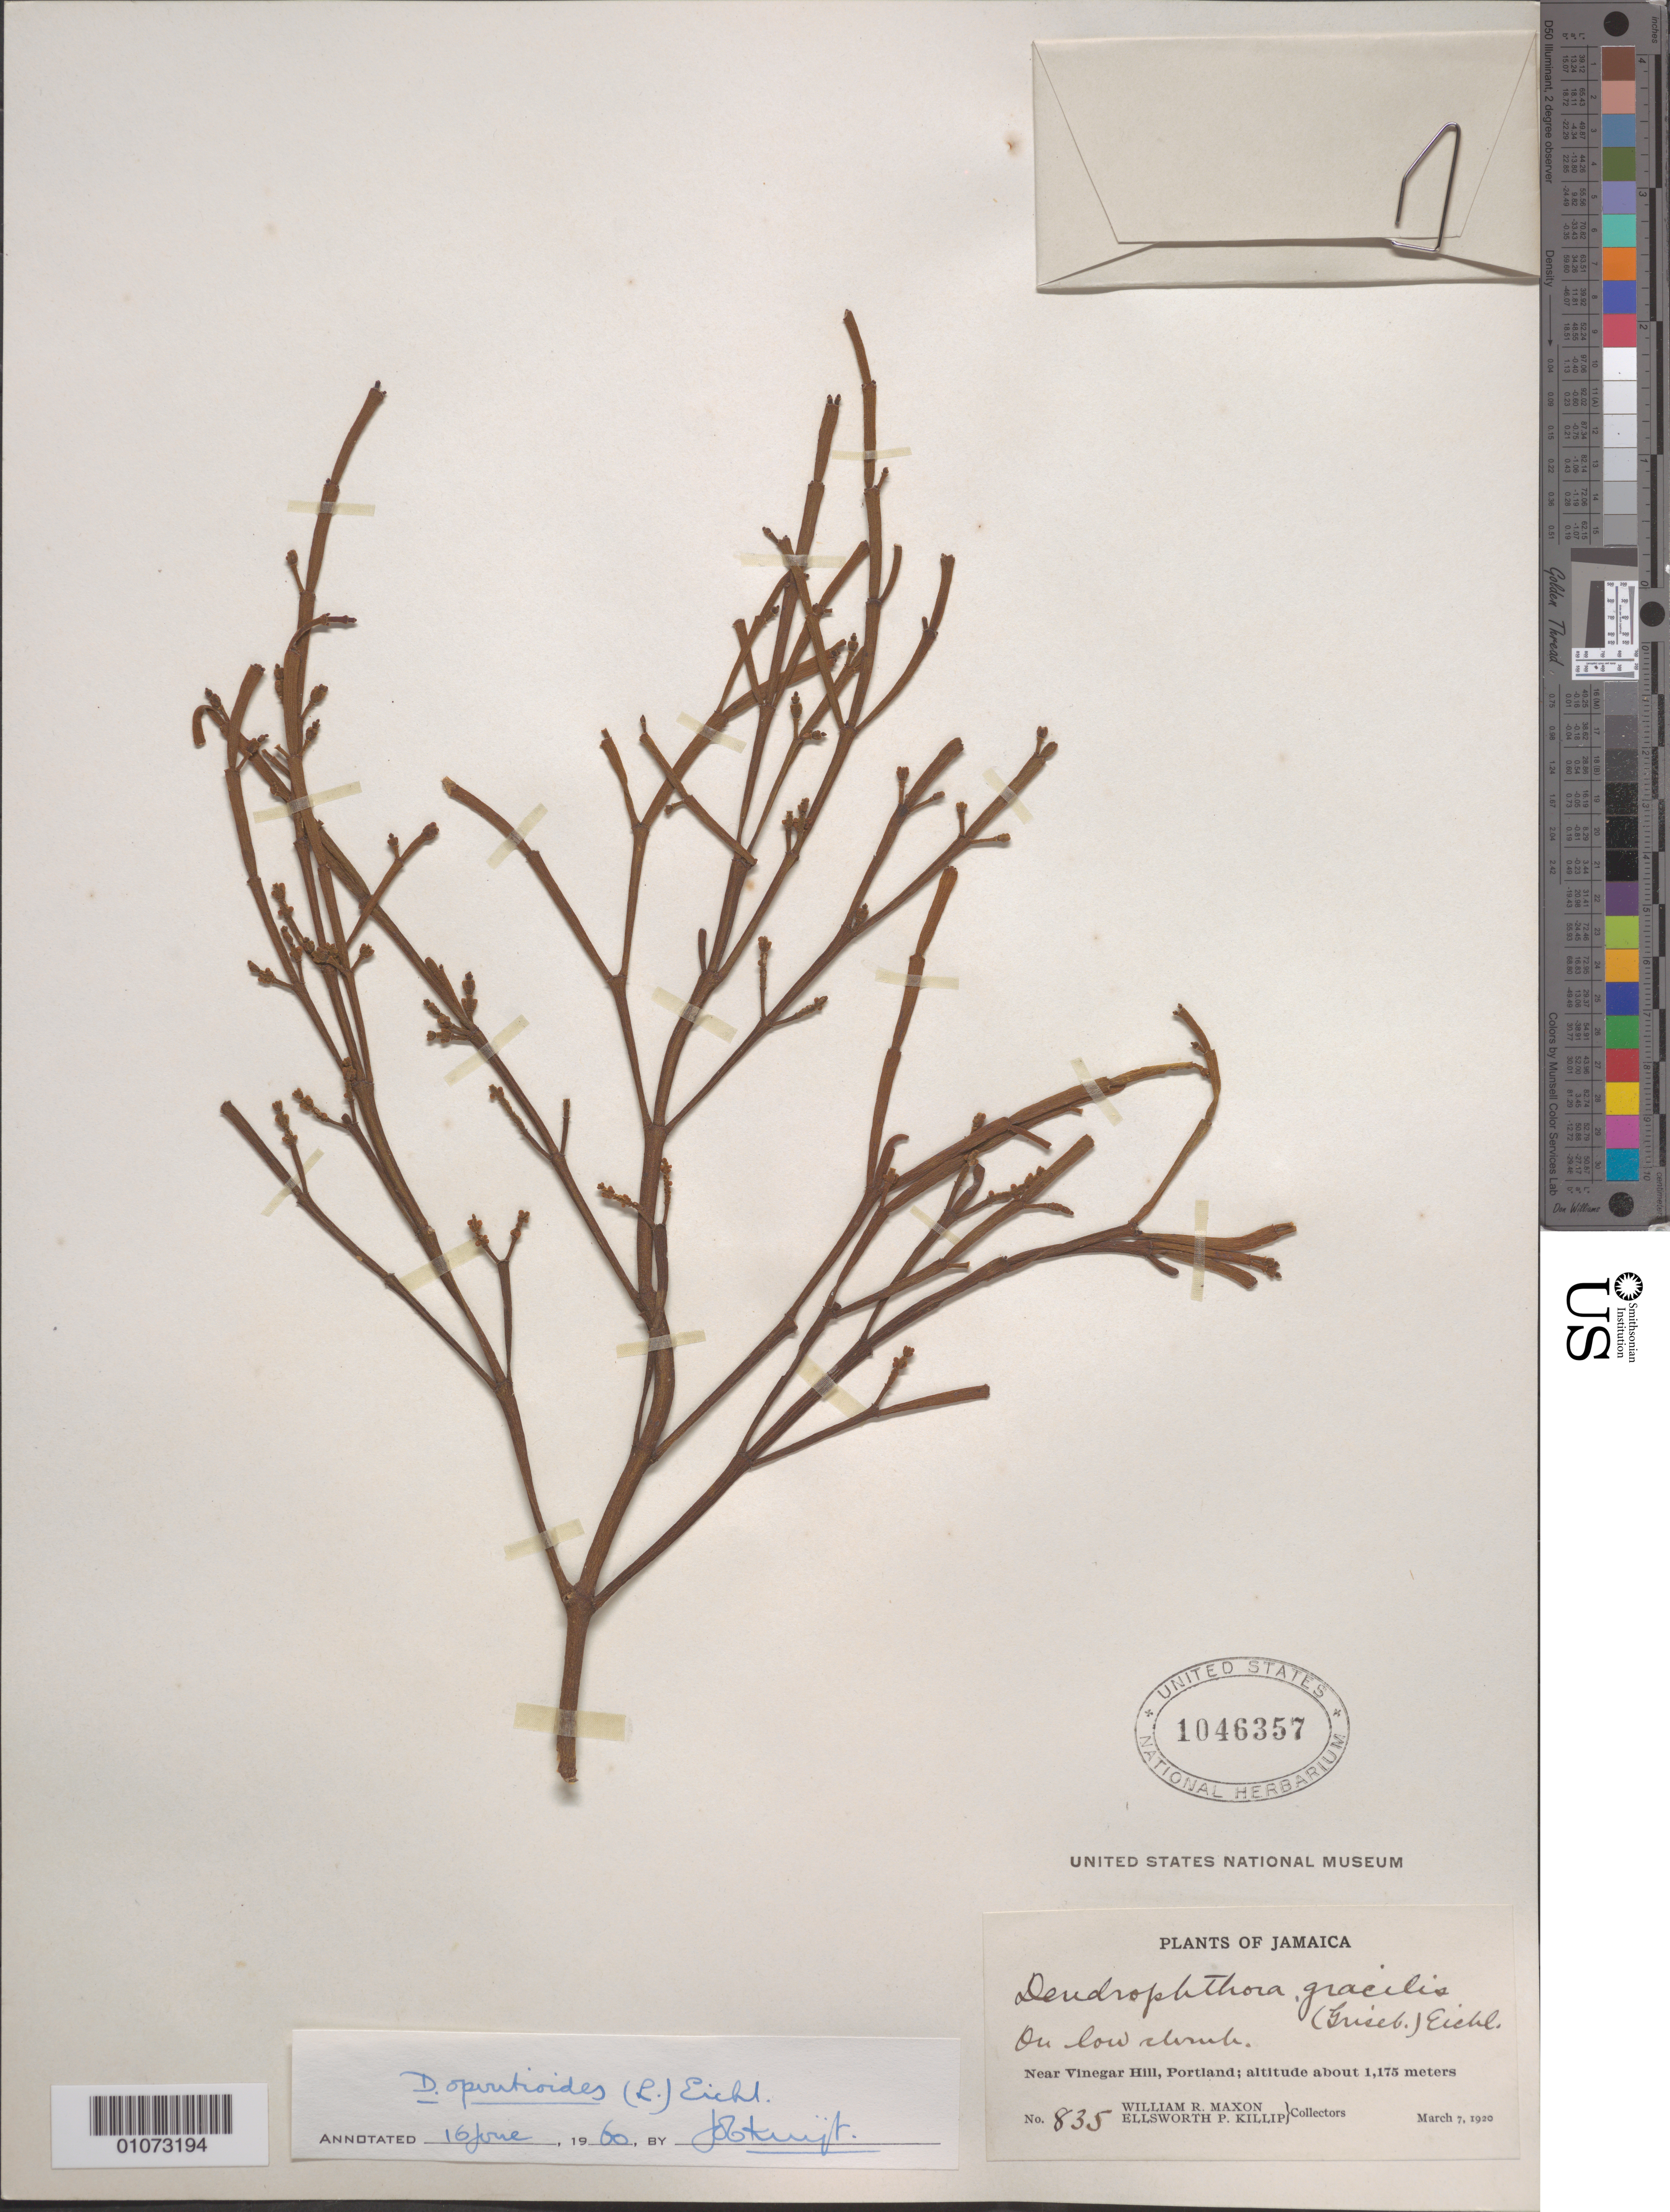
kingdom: Plantae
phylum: Tracheophyta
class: Magnoliopsida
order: Santalales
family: Viscaceae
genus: Dendrophthora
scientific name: Dendrophthora opuntioides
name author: (L.) Eichler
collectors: W. R. Maxon & P. Ellsworth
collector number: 835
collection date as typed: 07 Mar 1920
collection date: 1920-03-07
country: Jamaica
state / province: Saint Andrew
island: Jamaica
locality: Near Vinegar Hill, Portland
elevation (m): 1175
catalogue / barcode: US 1046357